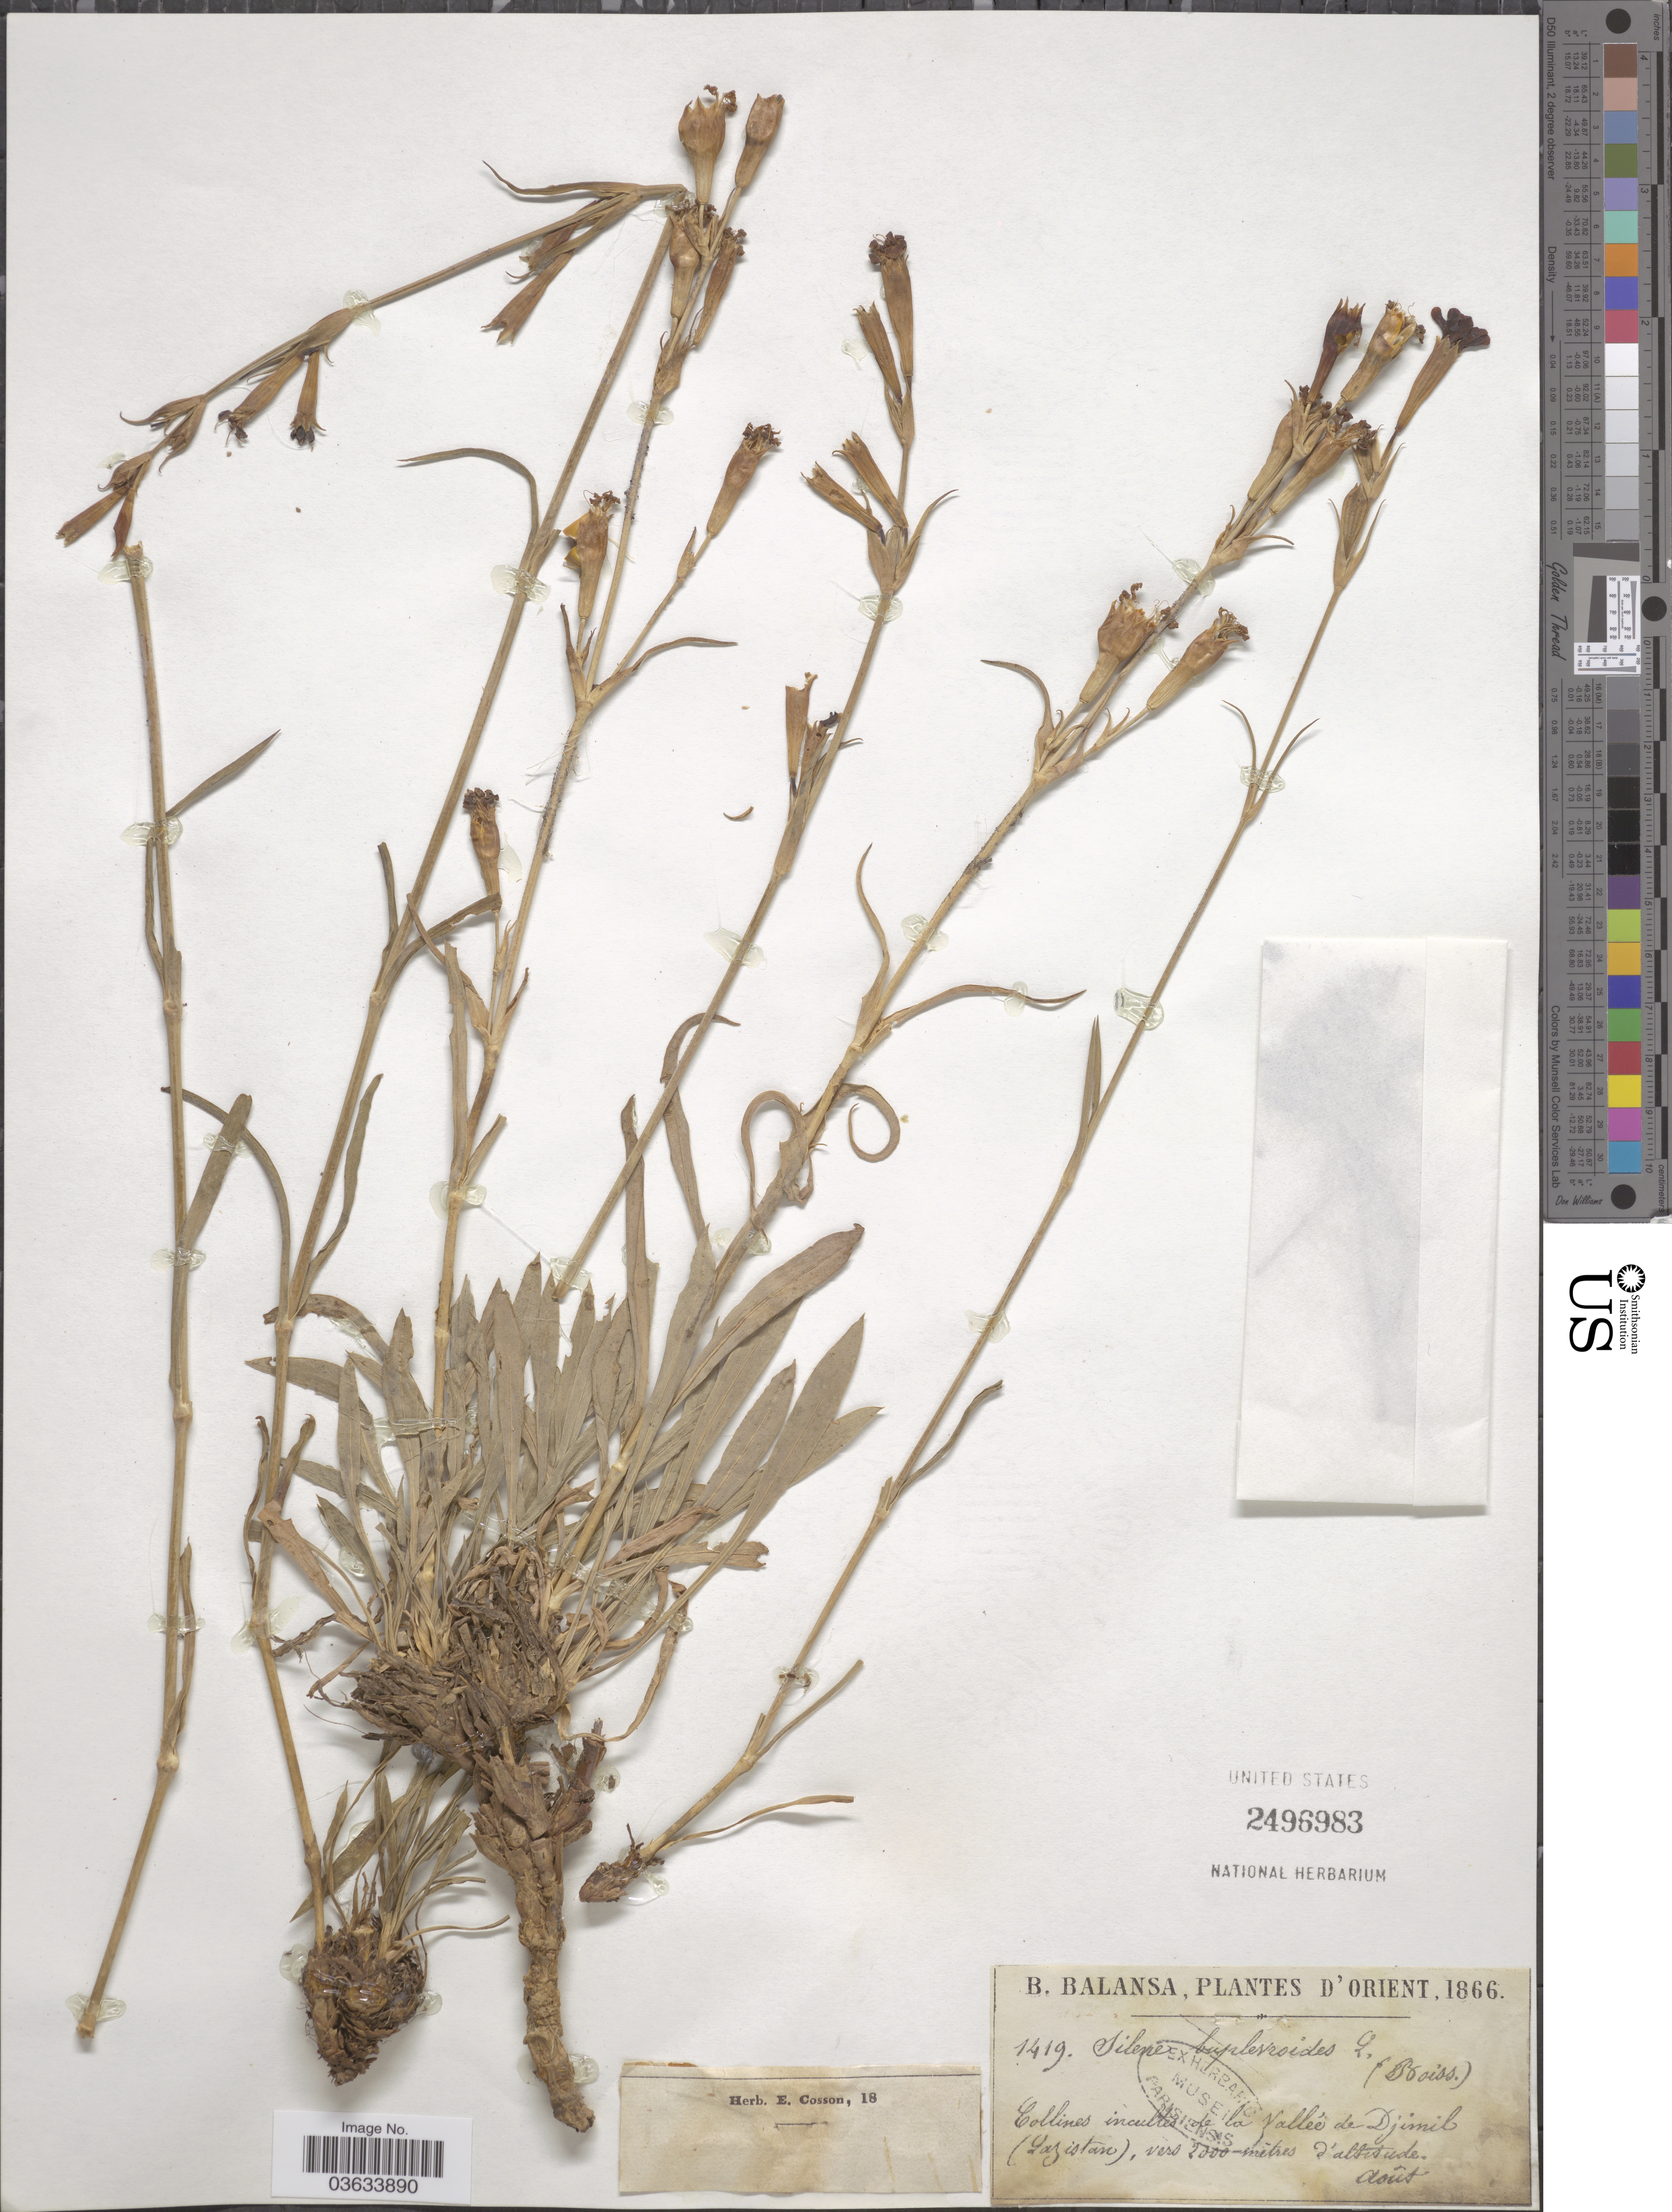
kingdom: Plantae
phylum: Tracheophyta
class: Magnoliopsida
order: Caryophyllales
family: Caryophyllaceae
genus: Silene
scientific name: Silene bupleuroides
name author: L.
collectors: B. Balansa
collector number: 1419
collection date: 1866-08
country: Turkey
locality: Orient. Collines incultes de la vallée de Djimil (Lazistan).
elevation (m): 2000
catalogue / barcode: US 2496983